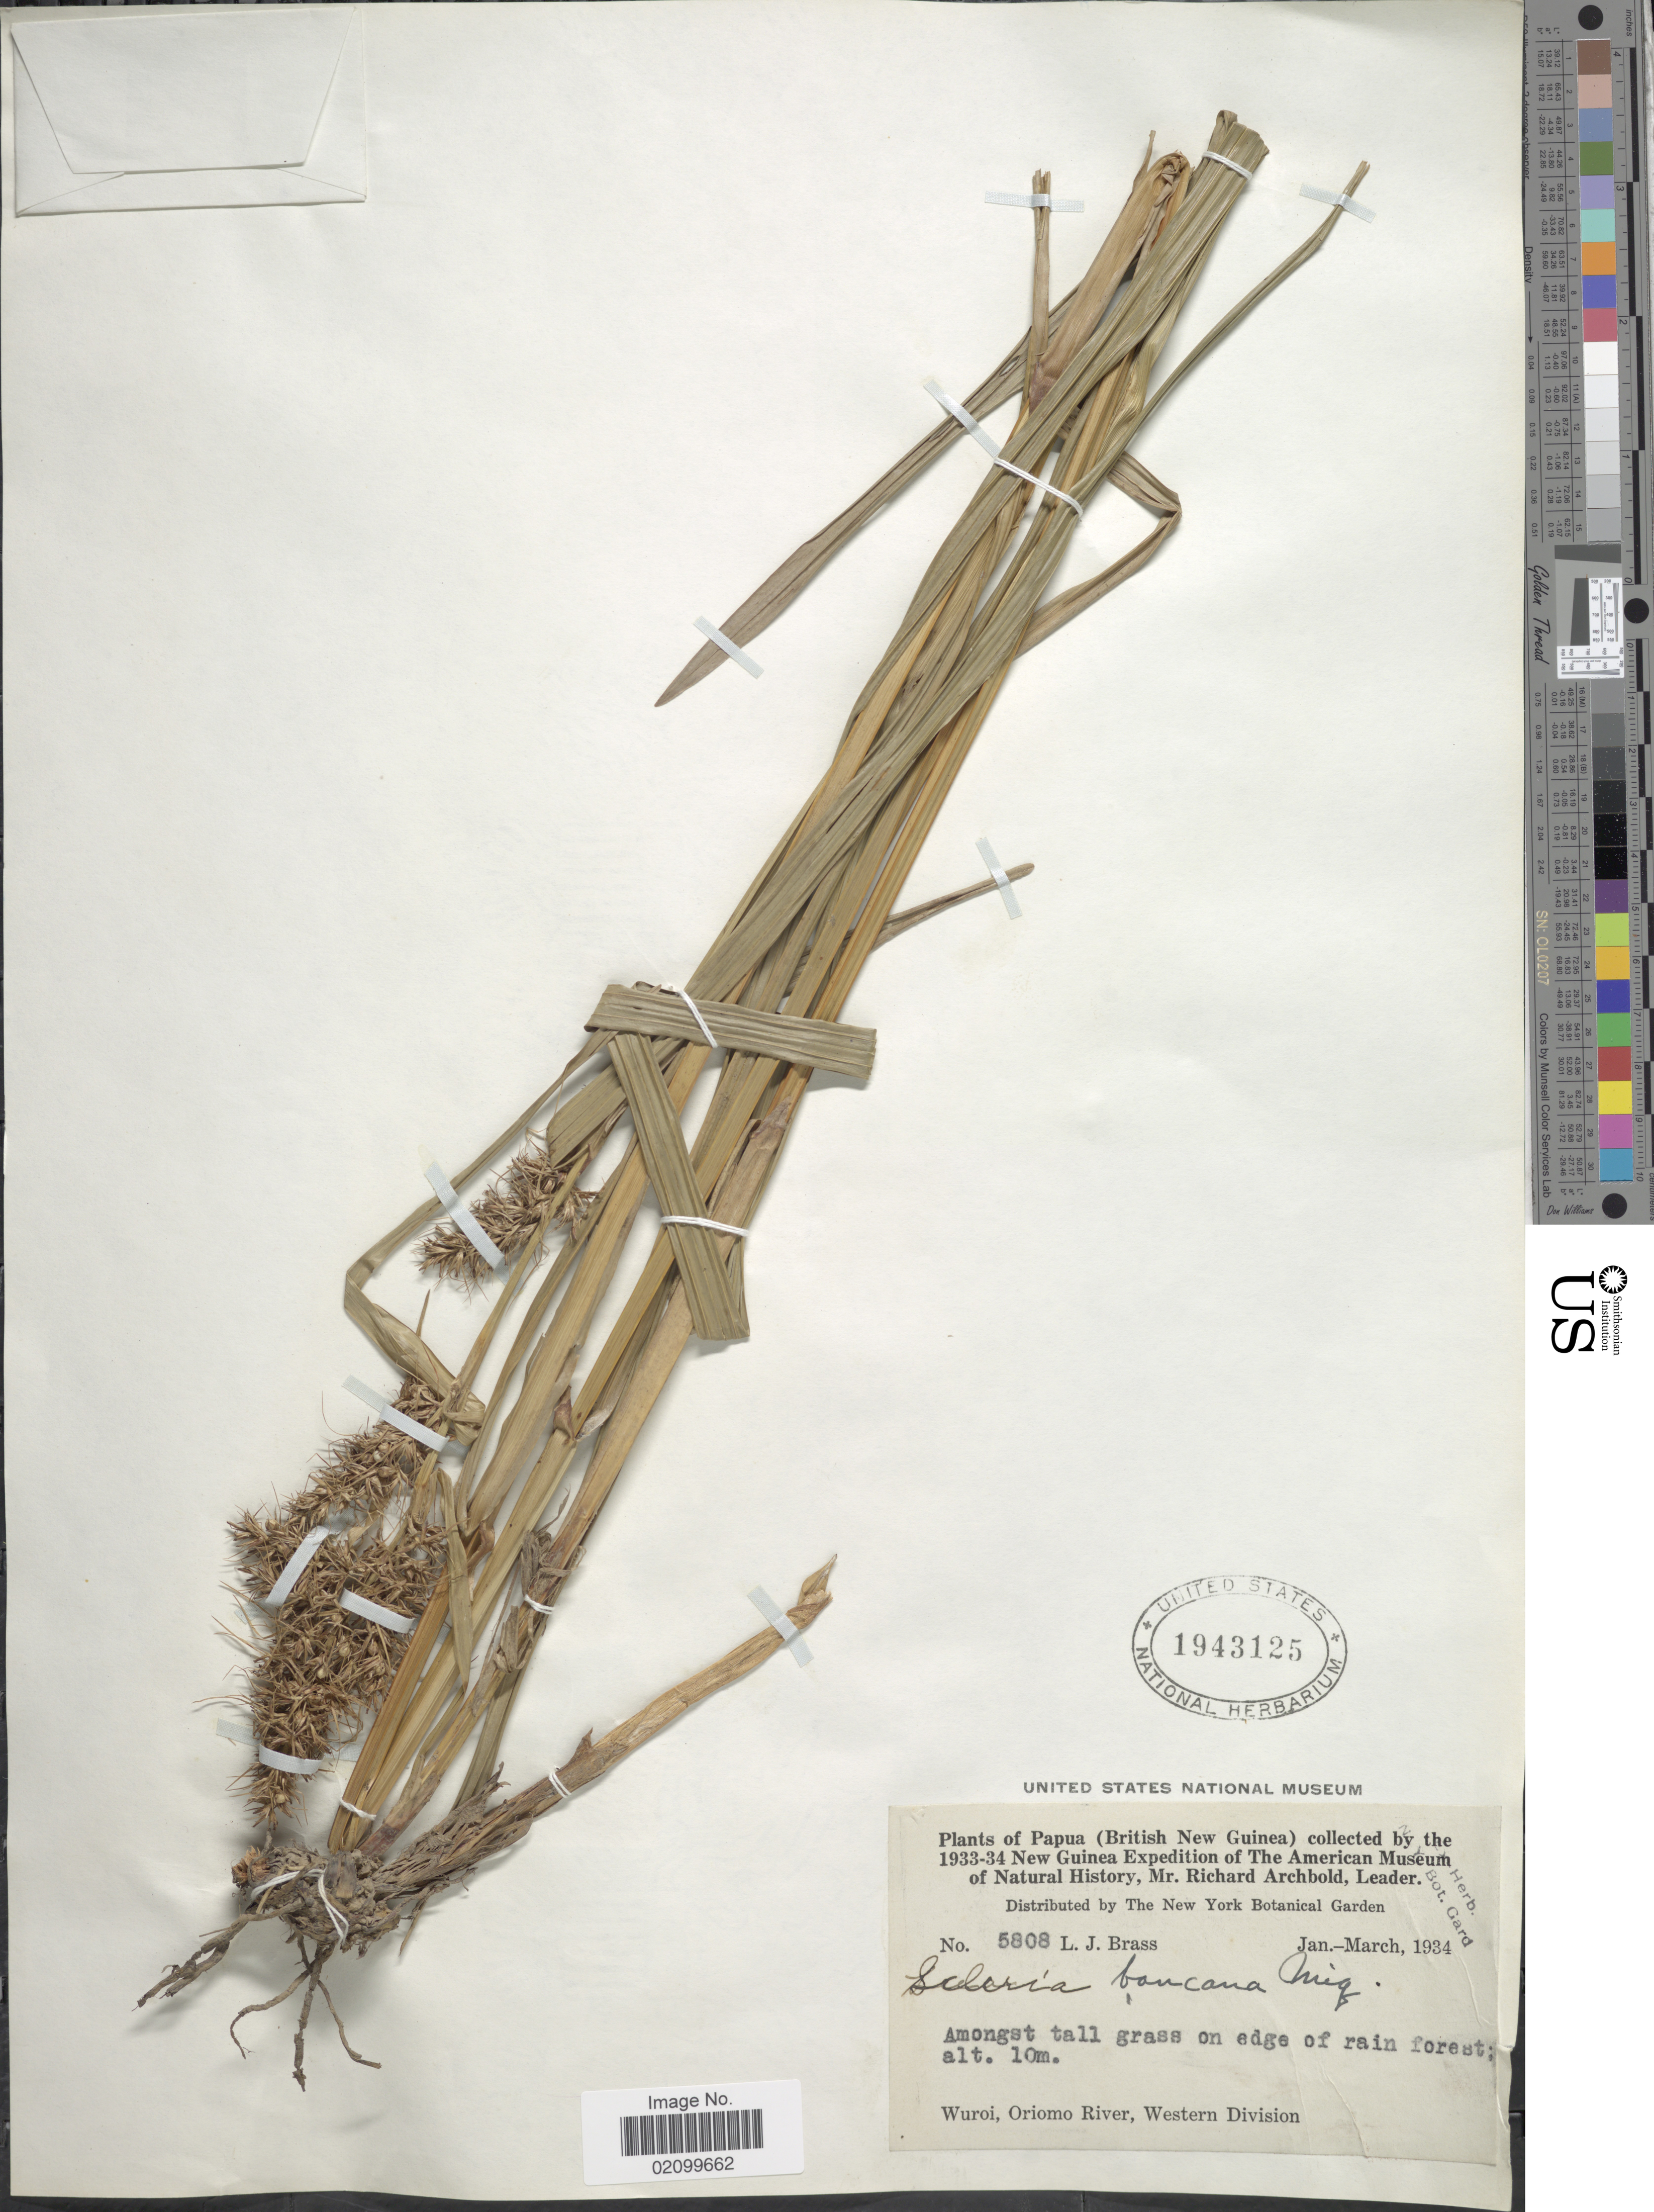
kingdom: Plantae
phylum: Tracheophyta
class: Liliopsida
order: Poales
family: Cyperaceae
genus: Scleria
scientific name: Scleria bancana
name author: Miq.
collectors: L. J. Brass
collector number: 5808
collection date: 1934-01/1934-03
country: Papua New Guinea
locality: Papua. Wuroi, Oriomo River, Western Division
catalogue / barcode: US 1943125